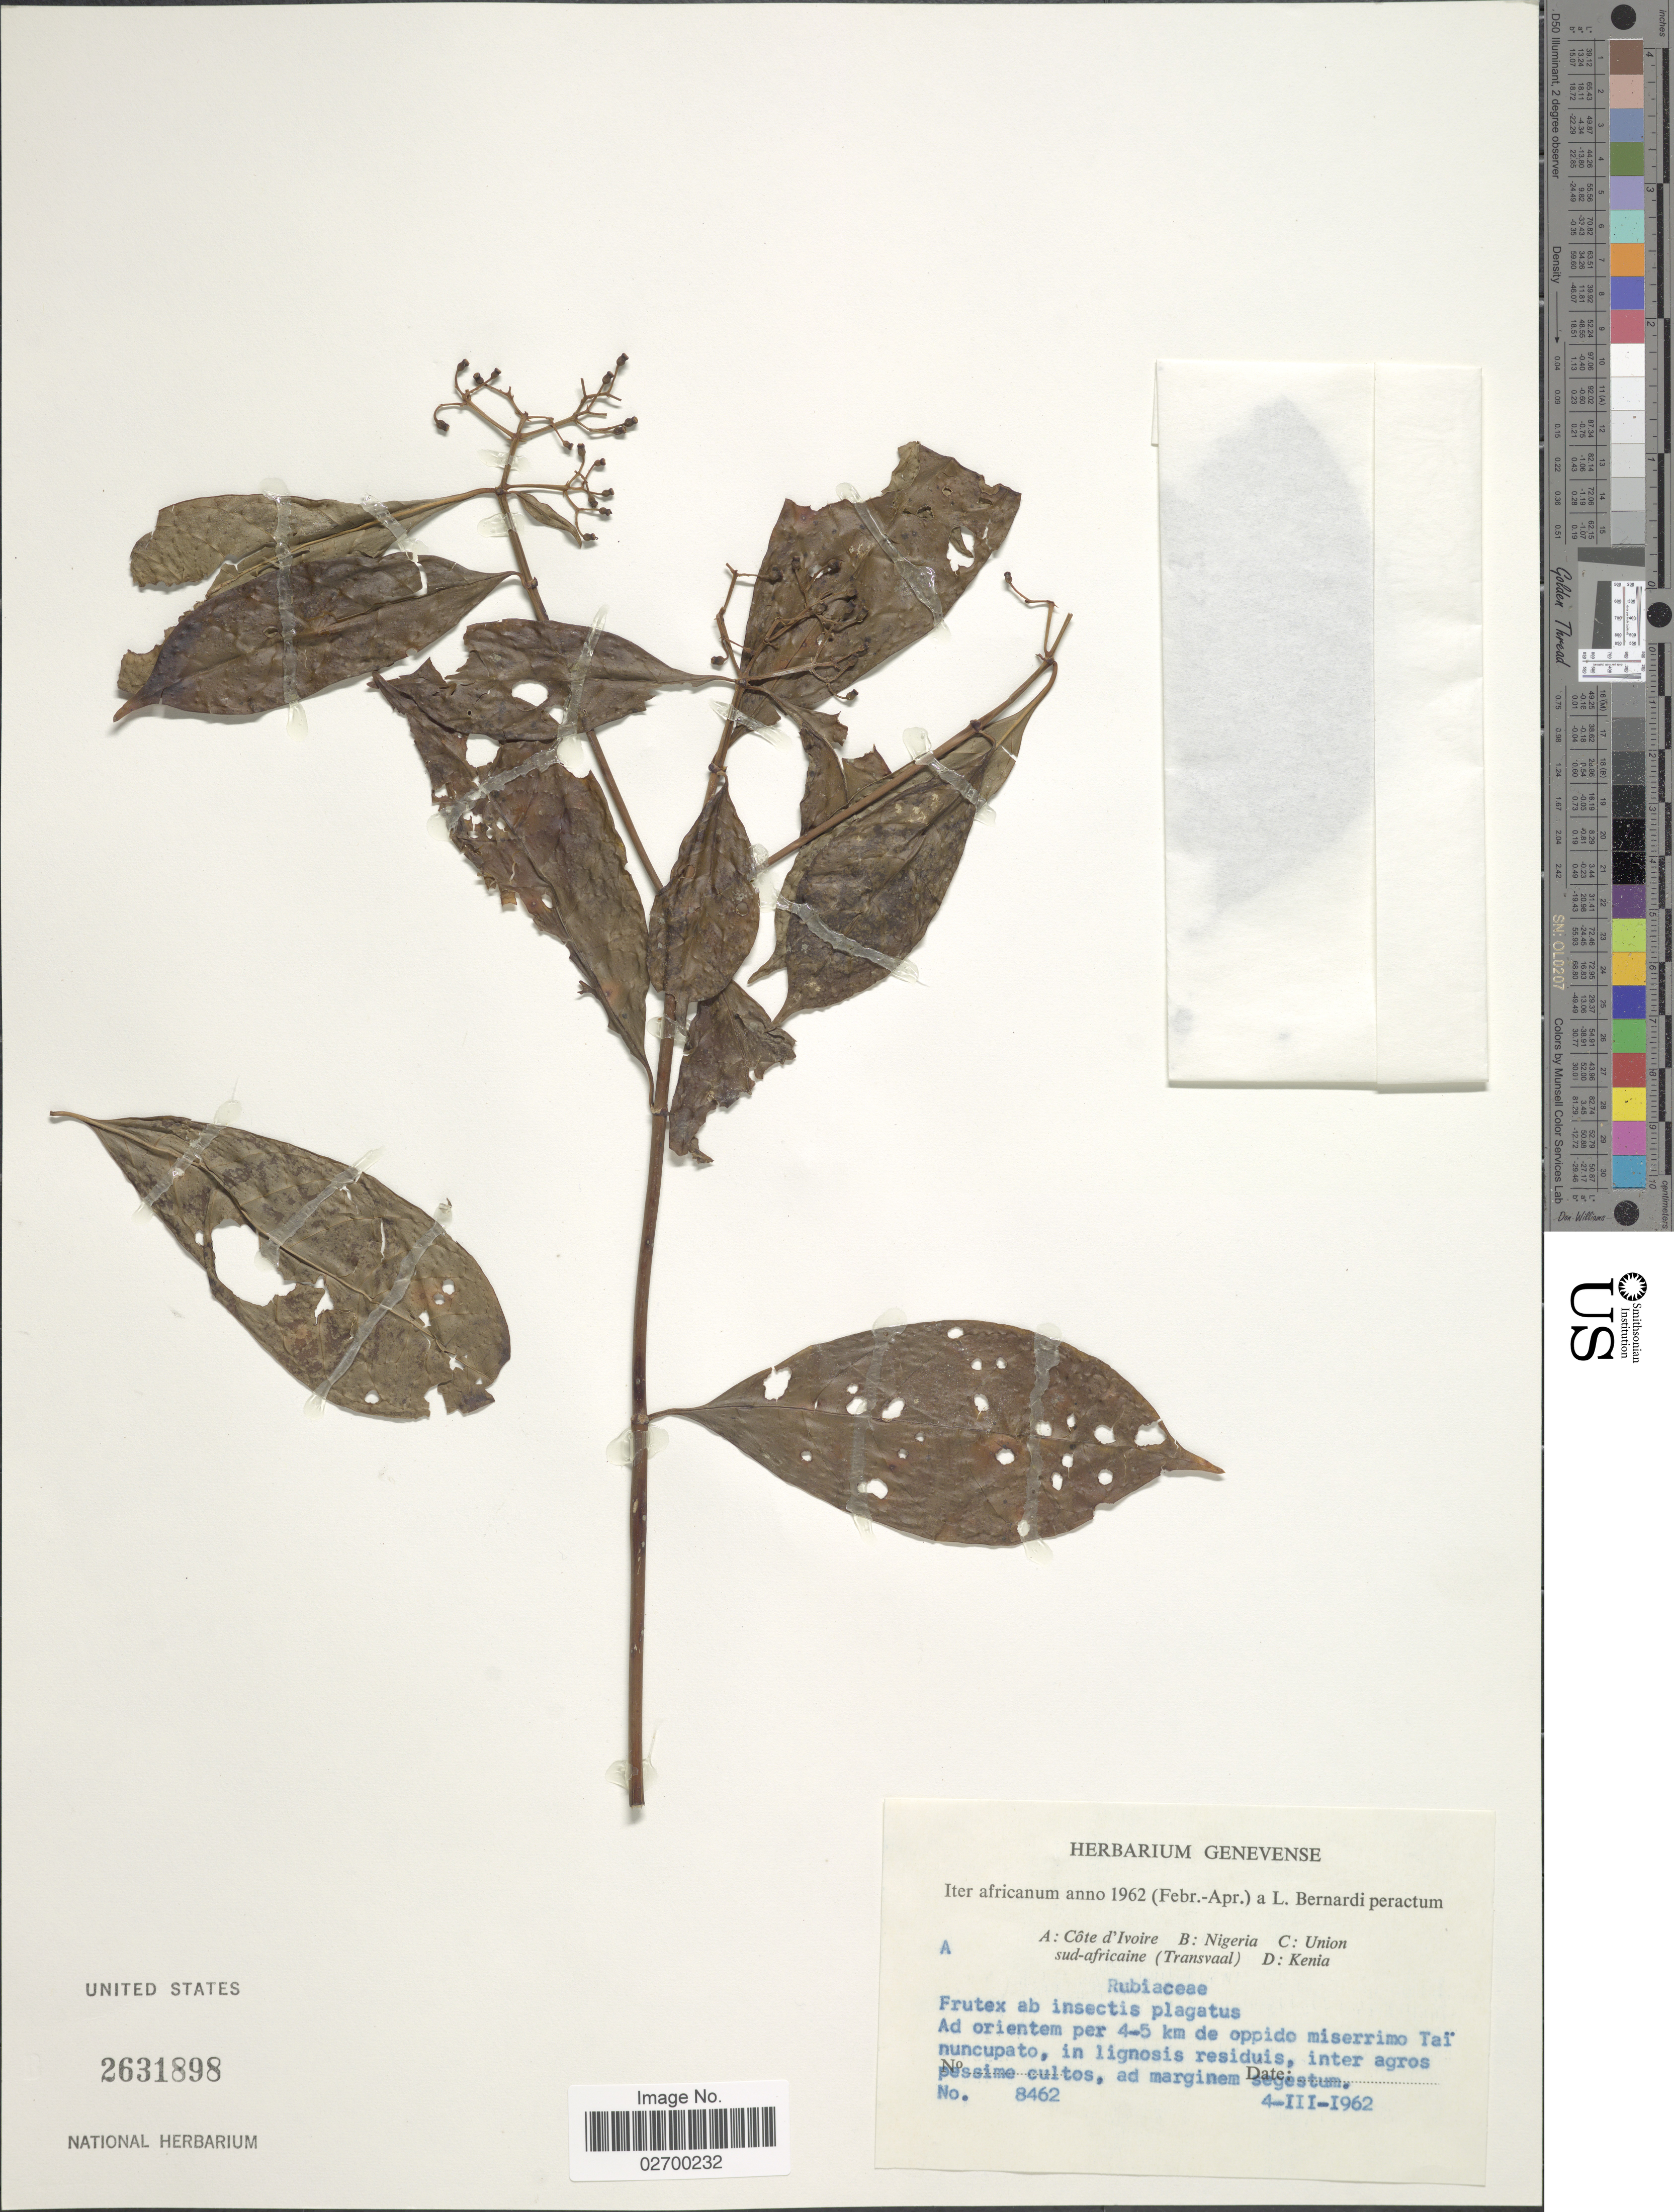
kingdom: Plantae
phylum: Tracheophyta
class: Magnoliopsida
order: Gentianales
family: Rubiaceae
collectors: L. Bernardi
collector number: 8462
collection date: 1962-03-04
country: Ivory Coast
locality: Cote d'Ivoire. Ad orientem per 4-5 km de oppido miserrimo Tai'nuncupato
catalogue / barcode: US 2631898